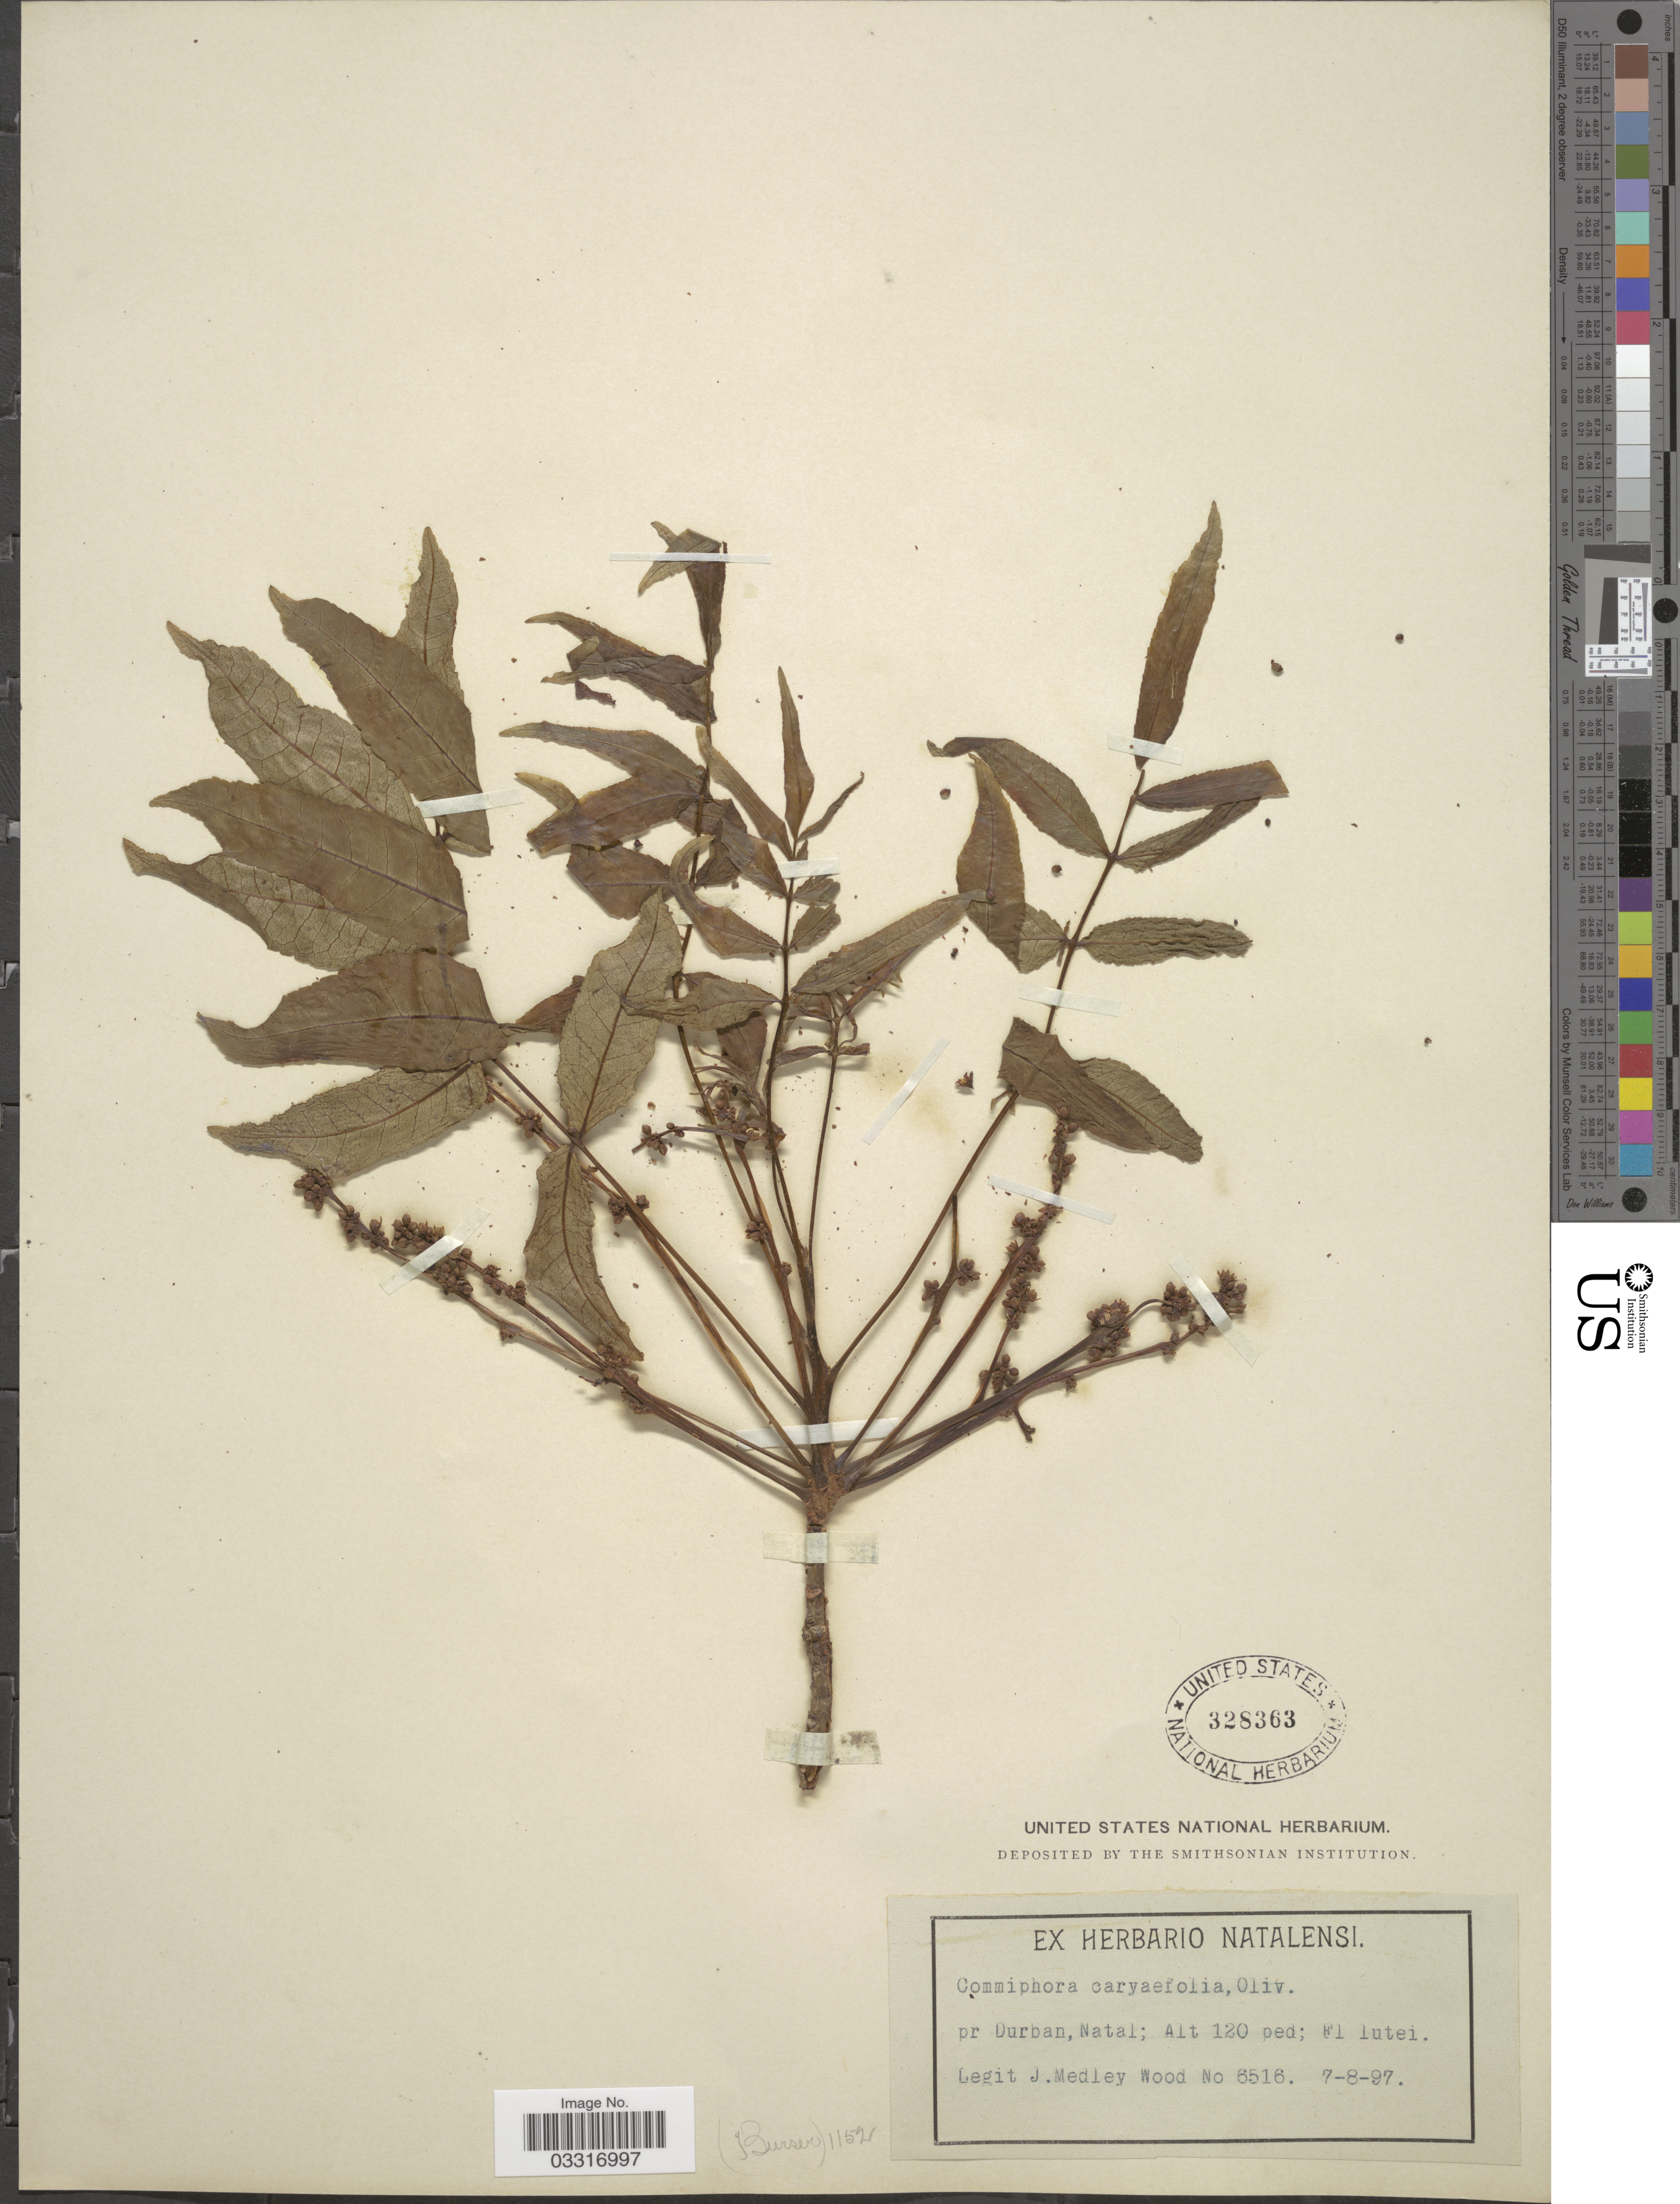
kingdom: Plantae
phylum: Tracheophyta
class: Magnoliopsida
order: Sapindales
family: Burseraceae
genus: Commiphora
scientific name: Commiphora caryaefolia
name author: Oliv.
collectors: J. Medley Wood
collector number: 6516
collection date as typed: Transcribed d/m/y: 7/8/97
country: South Africa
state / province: KwaZulu-Natal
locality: Pr Durban, Natal.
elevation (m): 37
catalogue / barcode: US 328363